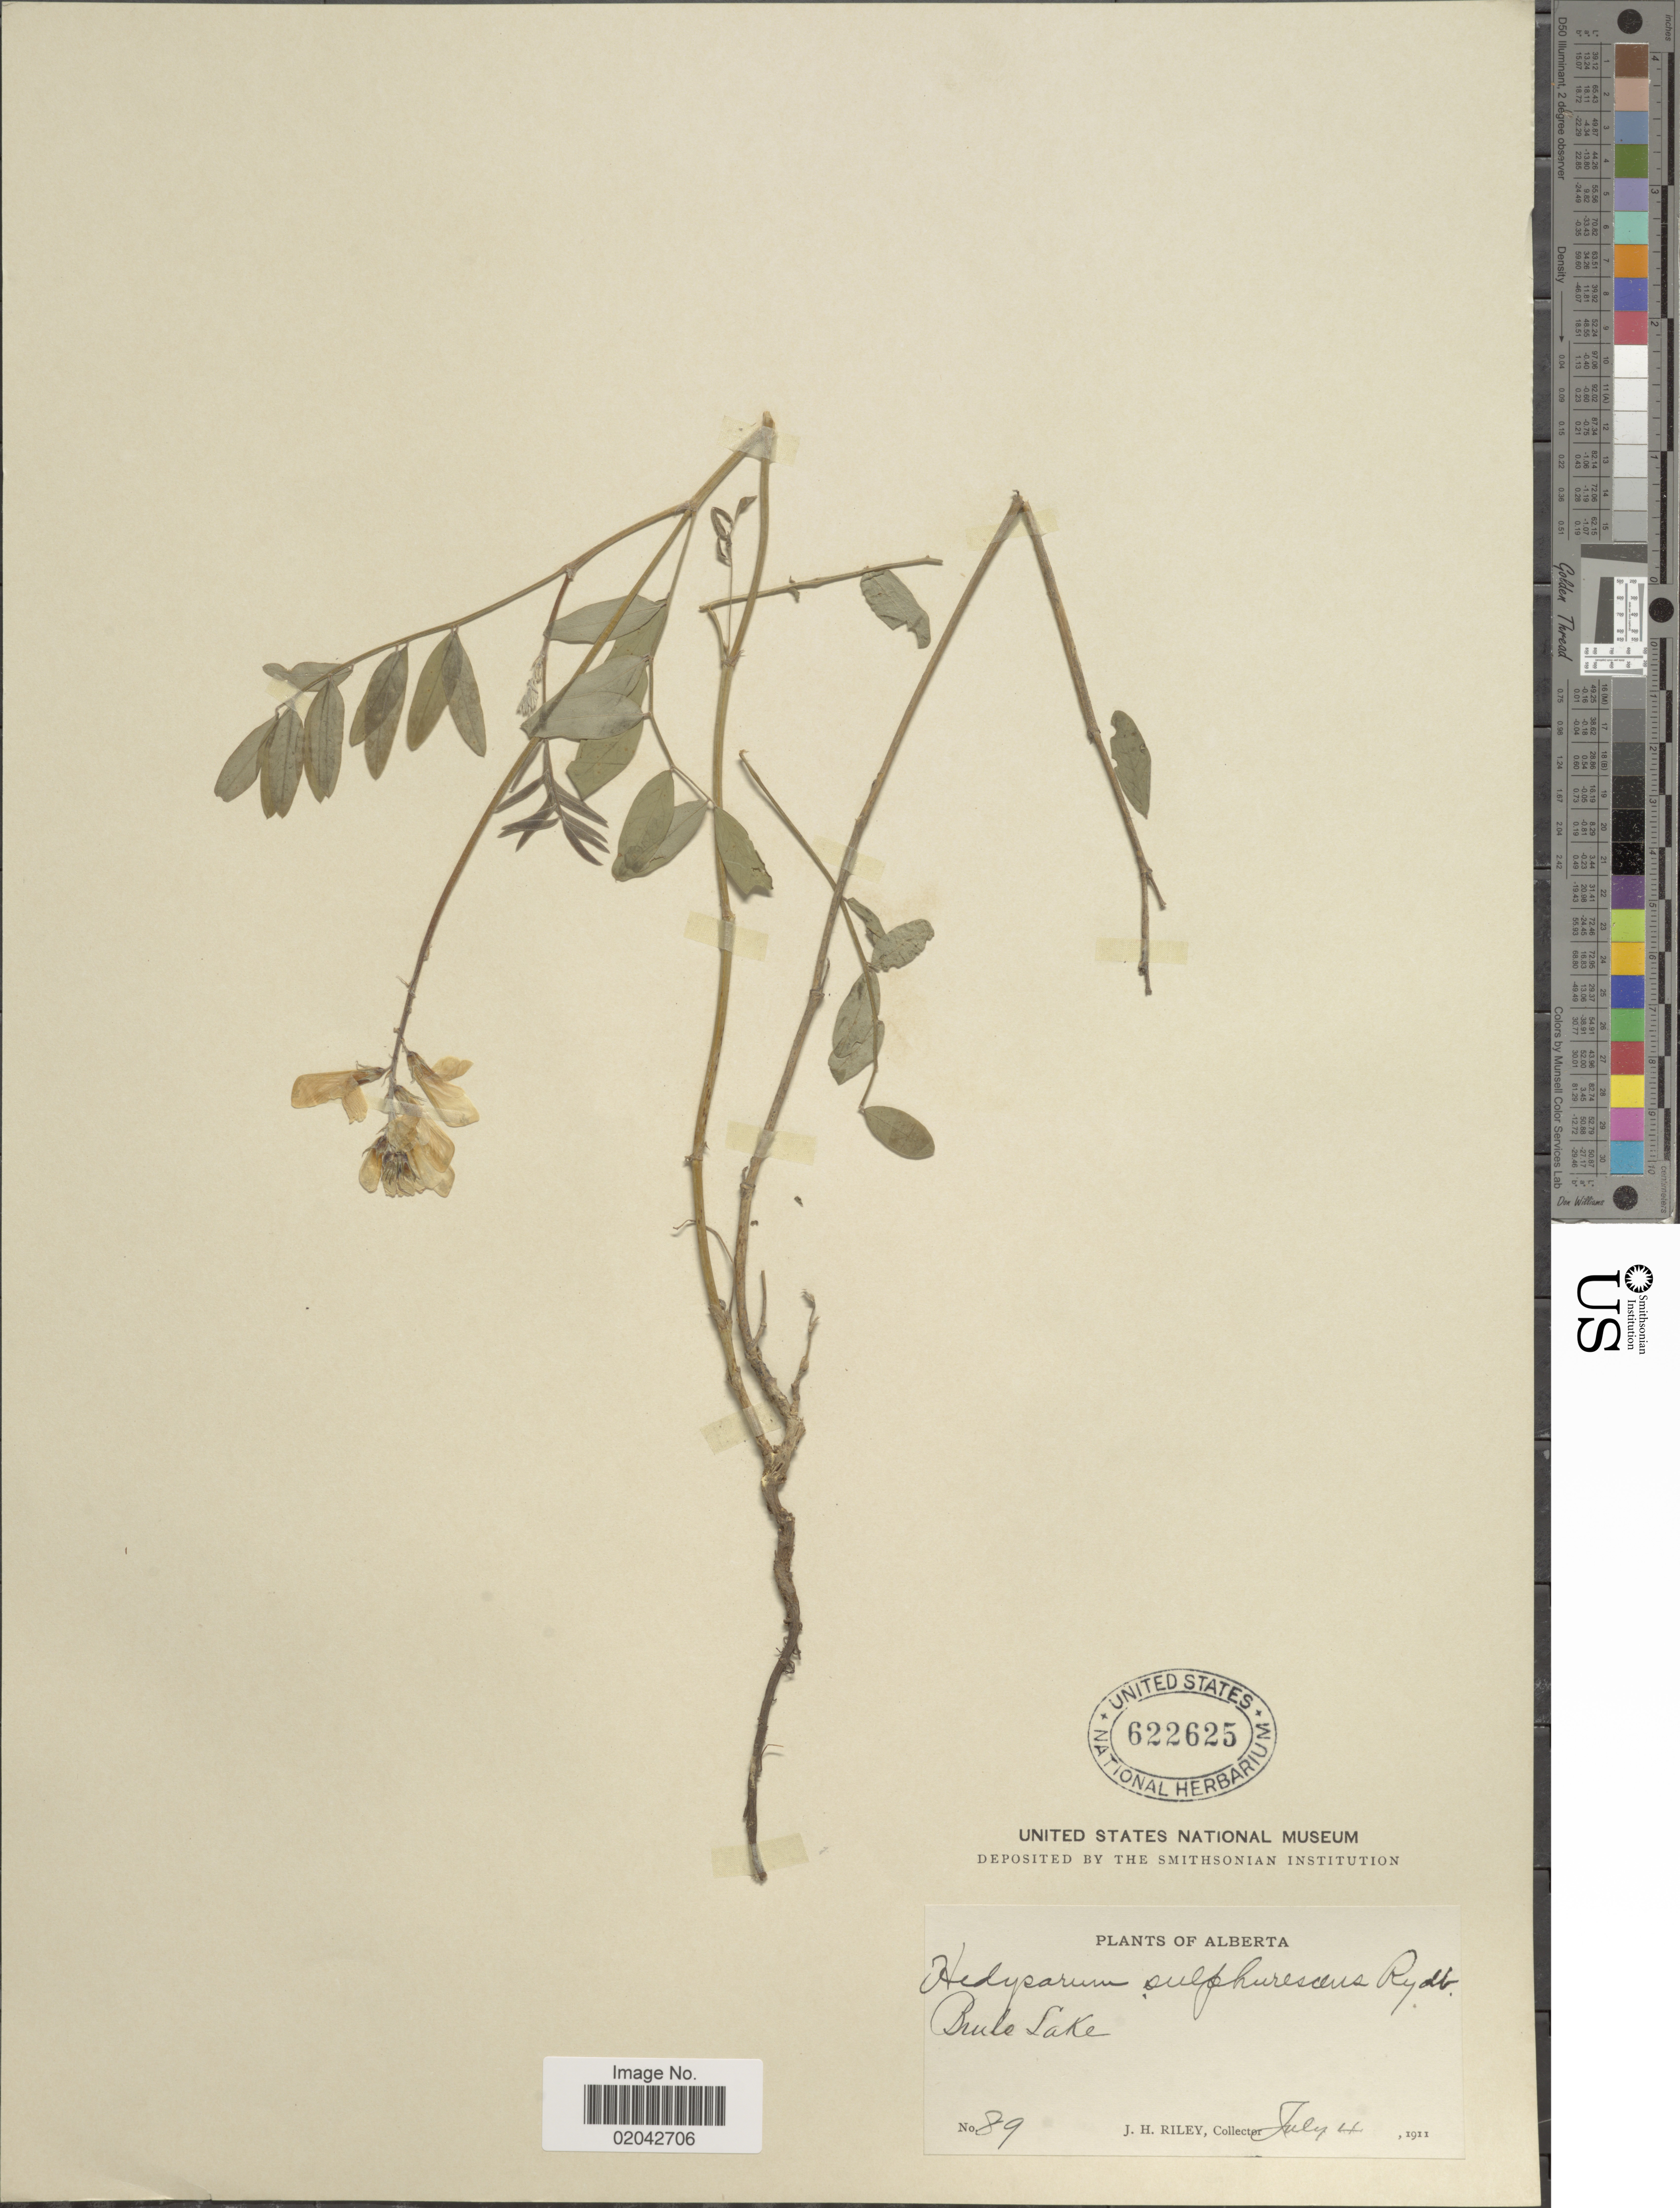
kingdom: Plantae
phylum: Tracheophyta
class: Magnoliopsida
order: Fabales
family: Fabaceae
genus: Hedysarum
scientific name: Hedysarum sulphurescens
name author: Rydb.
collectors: J. H. Riley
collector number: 89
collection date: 1911-07-04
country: Canada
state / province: Alberta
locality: Brule Lake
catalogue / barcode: US 622625